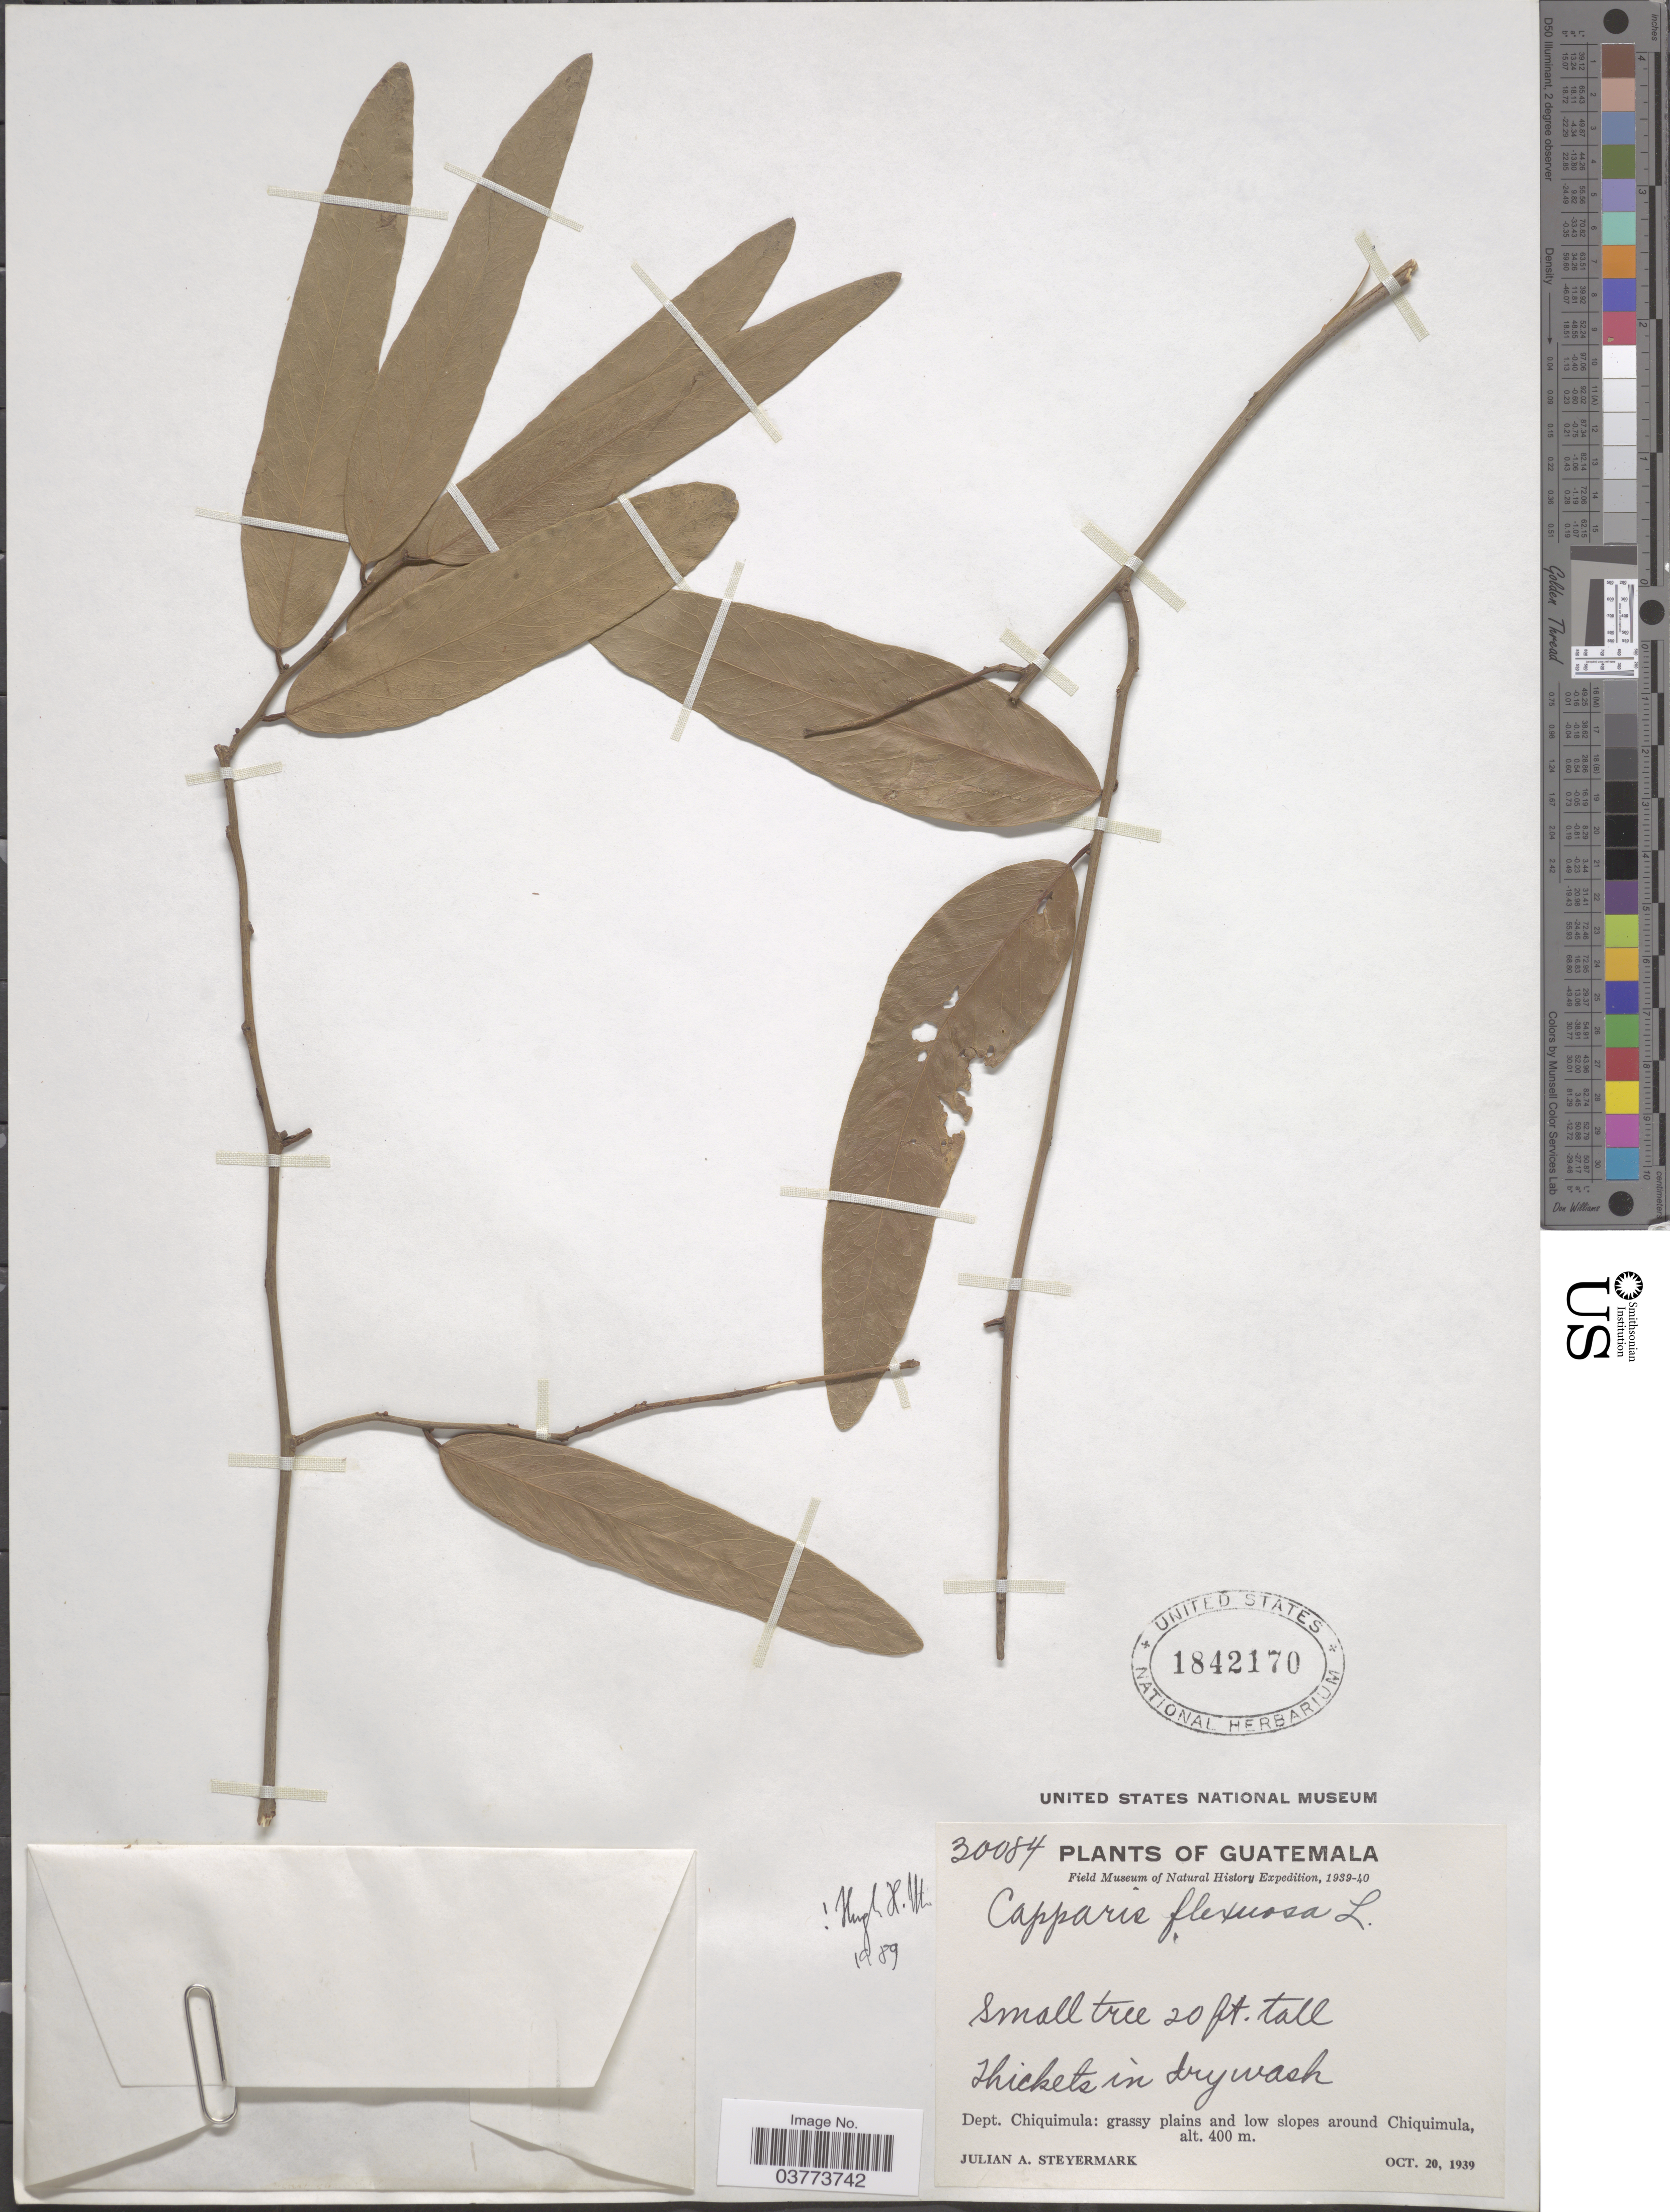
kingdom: Plantae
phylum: Tracheophyta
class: Magnoliopsida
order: Brassicales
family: Capparaceae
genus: Cynophalla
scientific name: Cynophalla flexuosa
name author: (L.) J. Presl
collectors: J. Steyermark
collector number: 30084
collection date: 1939-10-20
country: Guatemala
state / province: Chiquimula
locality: Dept. Chiquimula: grassy plains and low slopes around Chiquimula.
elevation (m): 400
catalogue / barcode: US 1842170